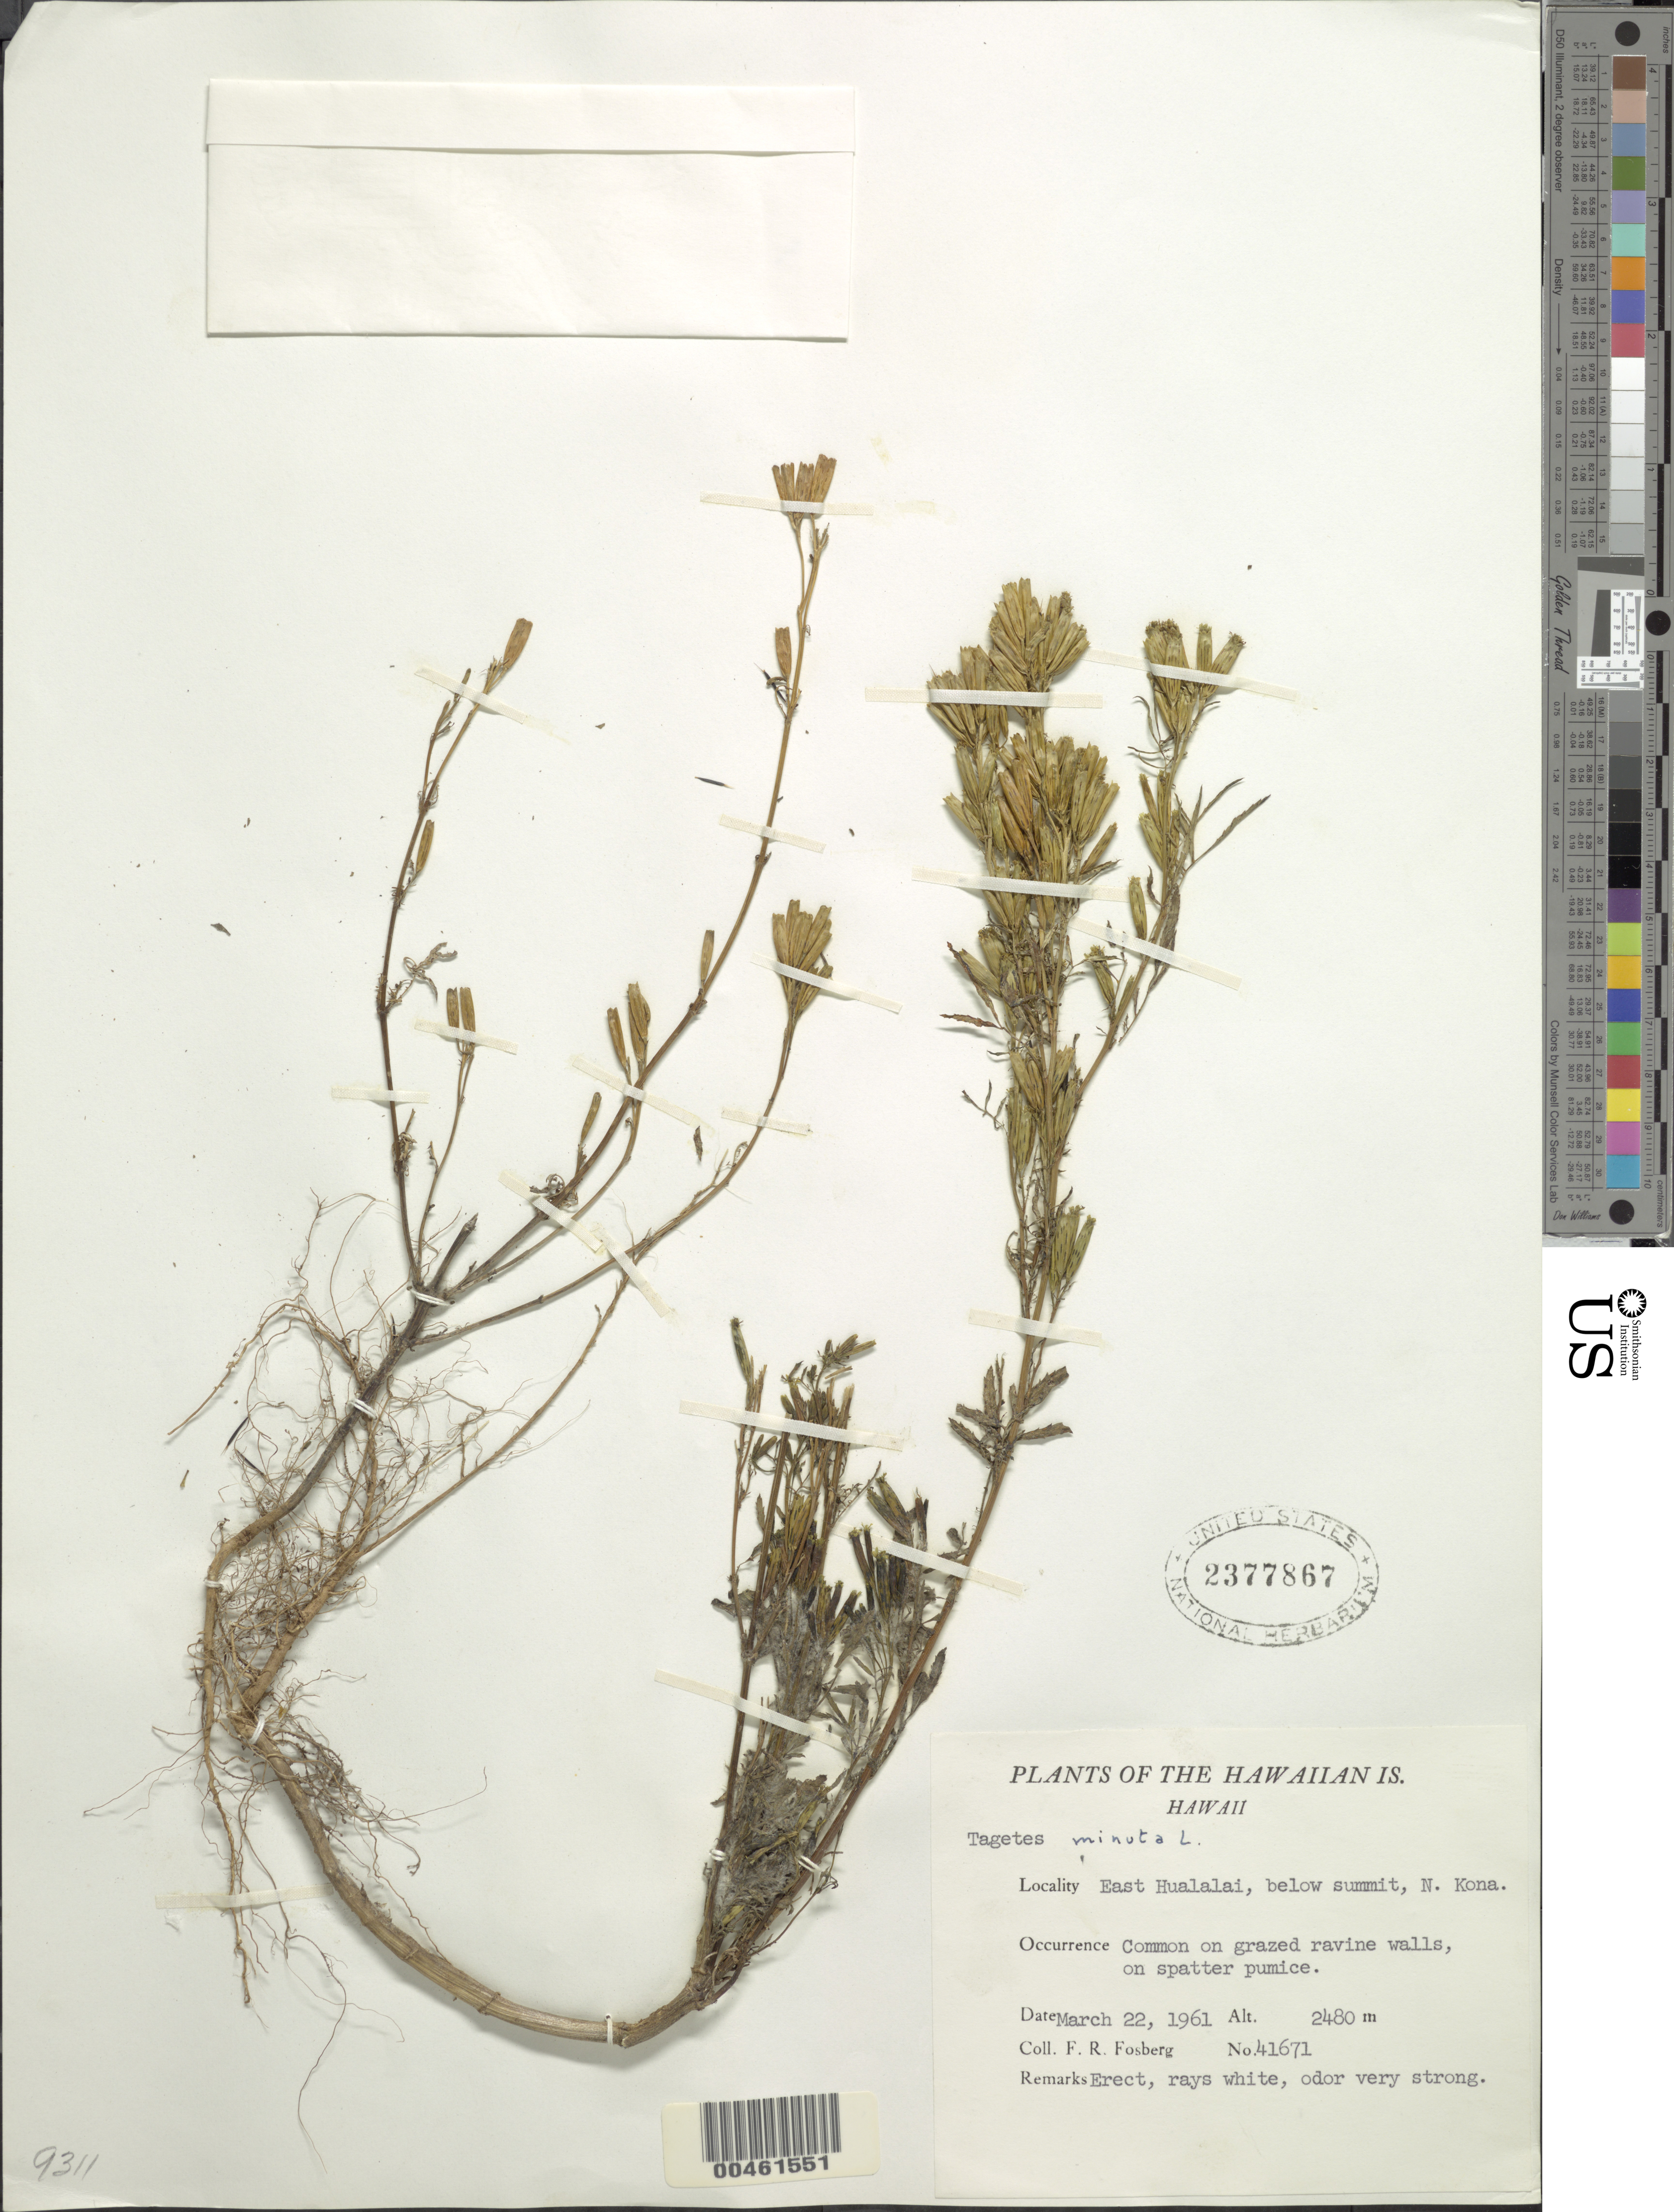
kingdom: Plantae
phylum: Tracheophyta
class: Magnoliopsida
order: Asterales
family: Asteraceae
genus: Tagetes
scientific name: Tagetes minuta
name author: L.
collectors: F. R. Fosberg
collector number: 41671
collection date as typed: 22 Mar 1961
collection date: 1961-03-22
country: United States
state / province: Hawaii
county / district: Hawaii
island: Hawaii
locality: East Hualalai, below summit, N Kona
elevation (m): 2480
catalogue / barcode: US 2377867